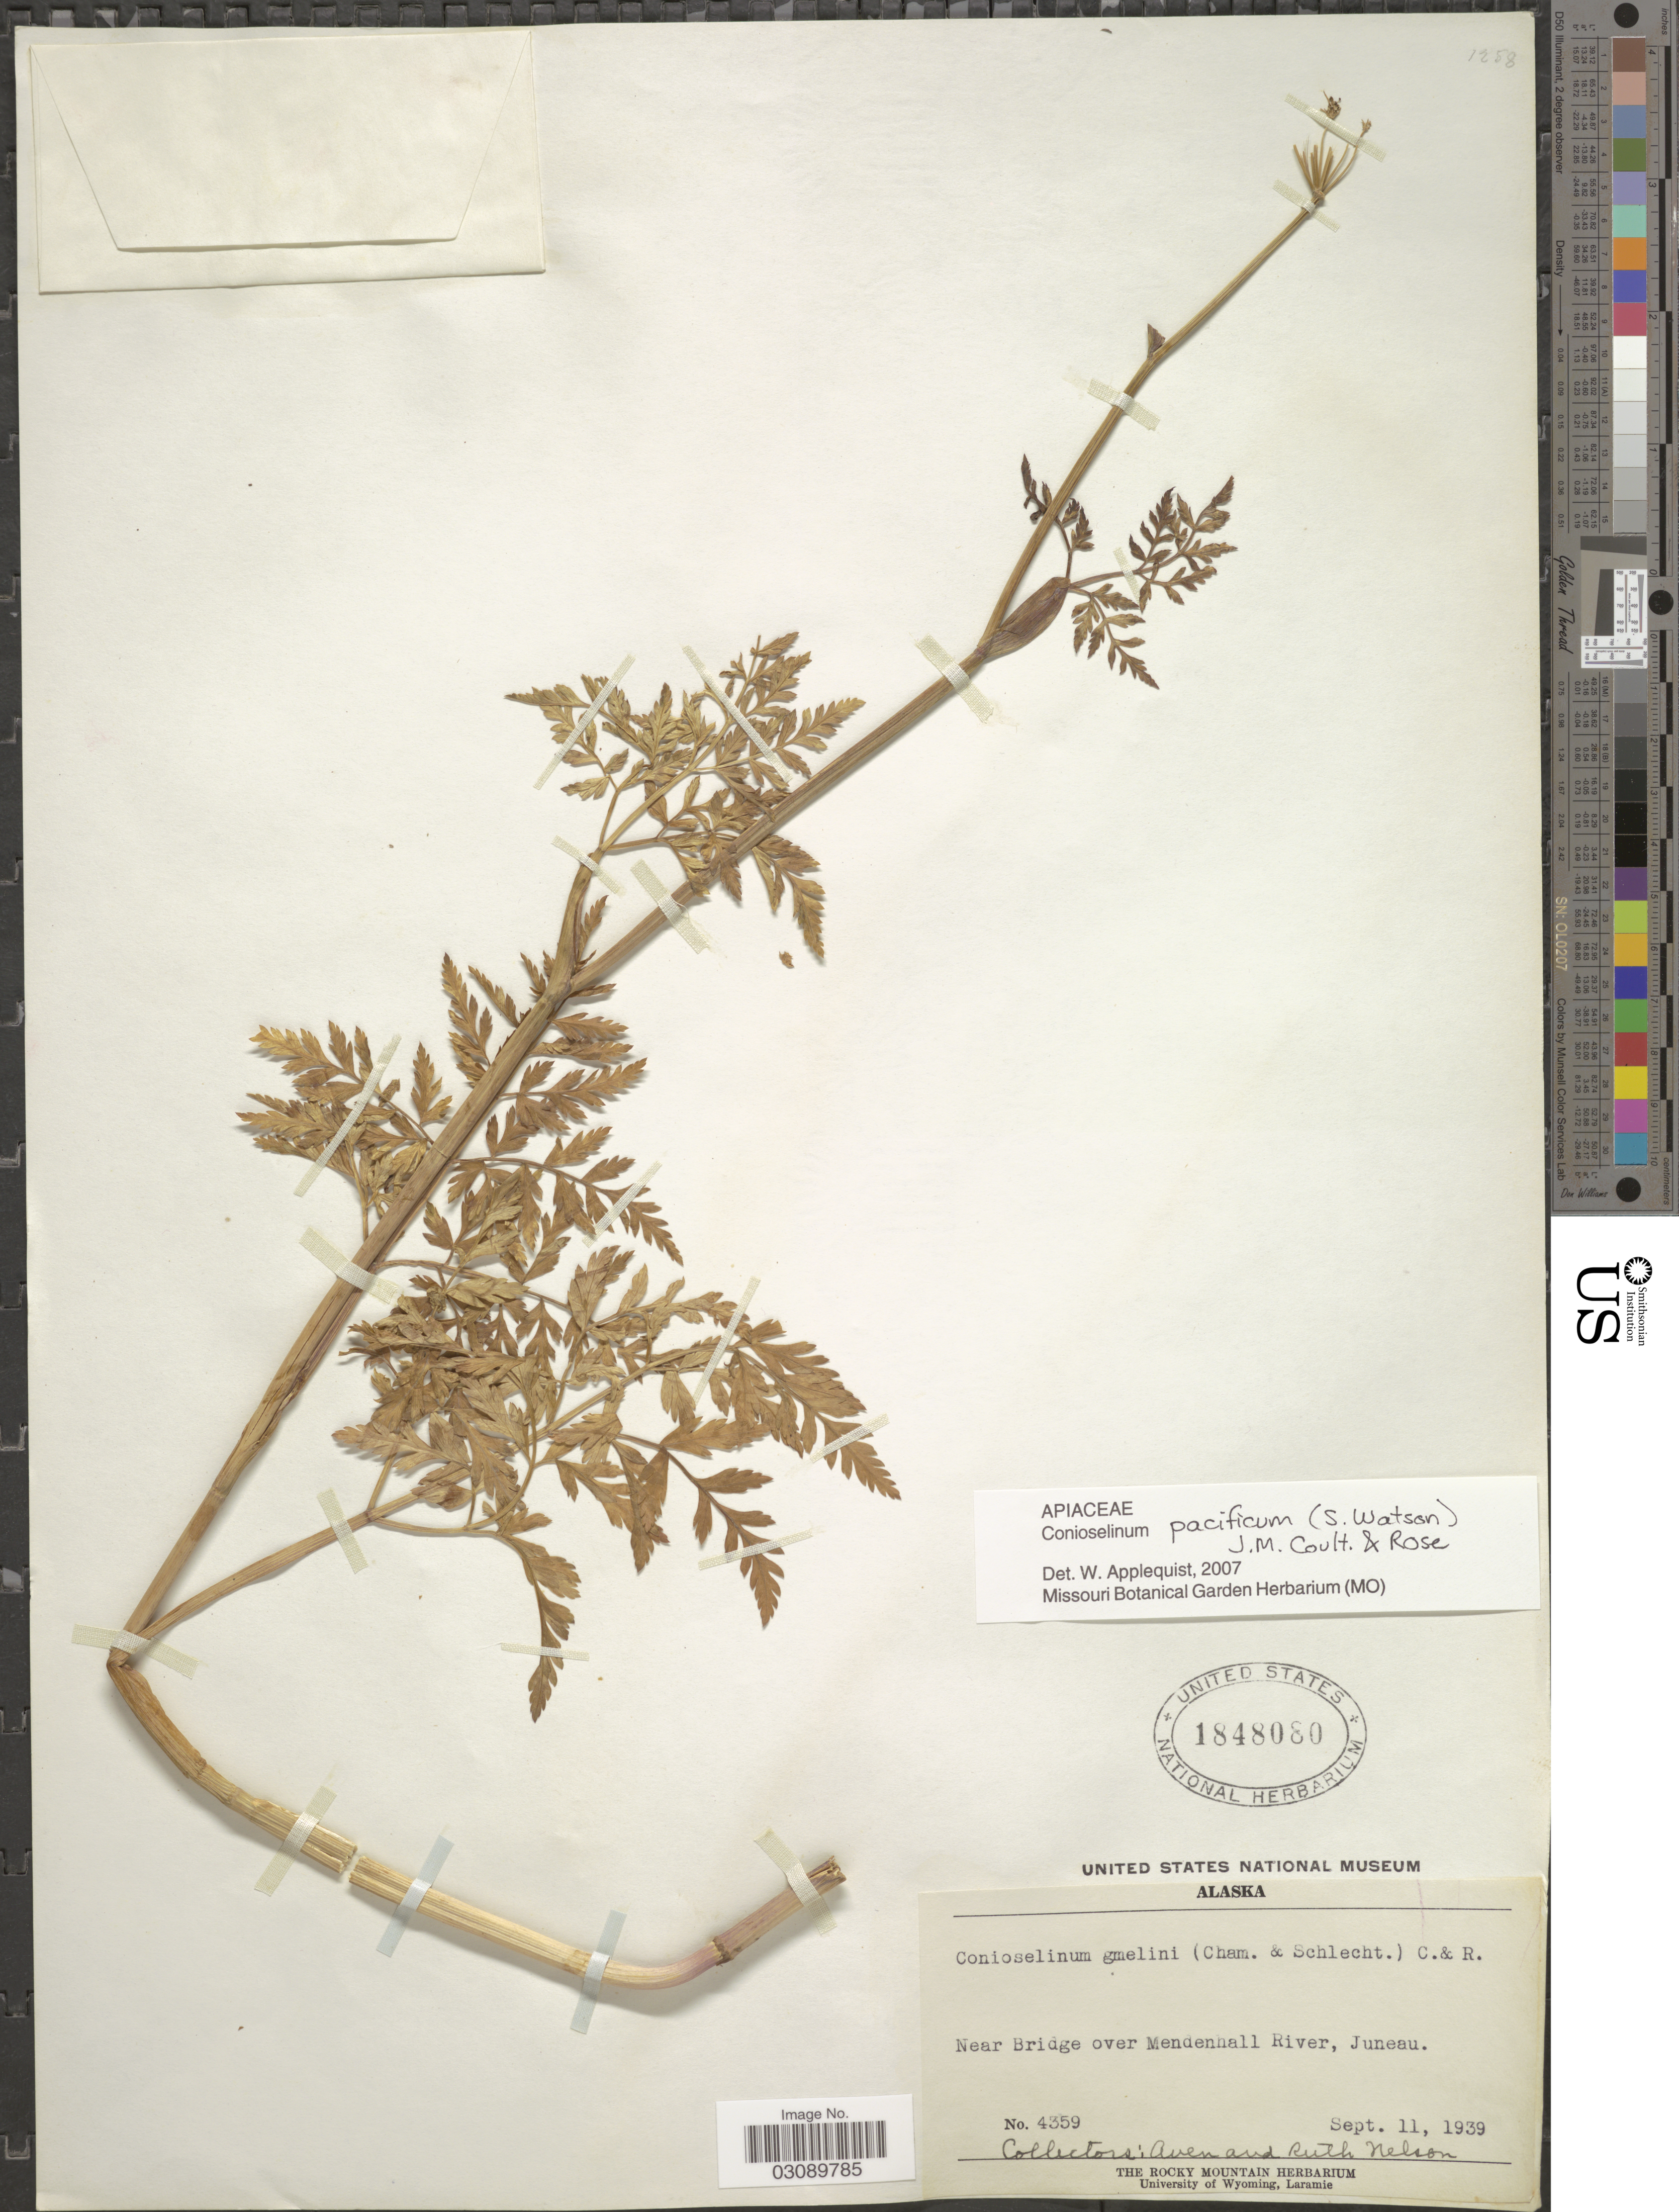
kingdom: Plantae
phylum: Tracheophyta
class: Magnoliopsida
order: Apiales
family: Apiaceae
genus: Conioselinum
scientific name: Conioselinum pacificum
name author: (S. Watson) J.M. Coult. & Rose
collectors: A. Nelson & R. A. Nelson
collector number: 4359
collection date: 1939-09-11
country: United States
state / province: Alaska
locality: Near Bridge over Mendenhall River, Juneau.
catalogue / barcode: US 1848080